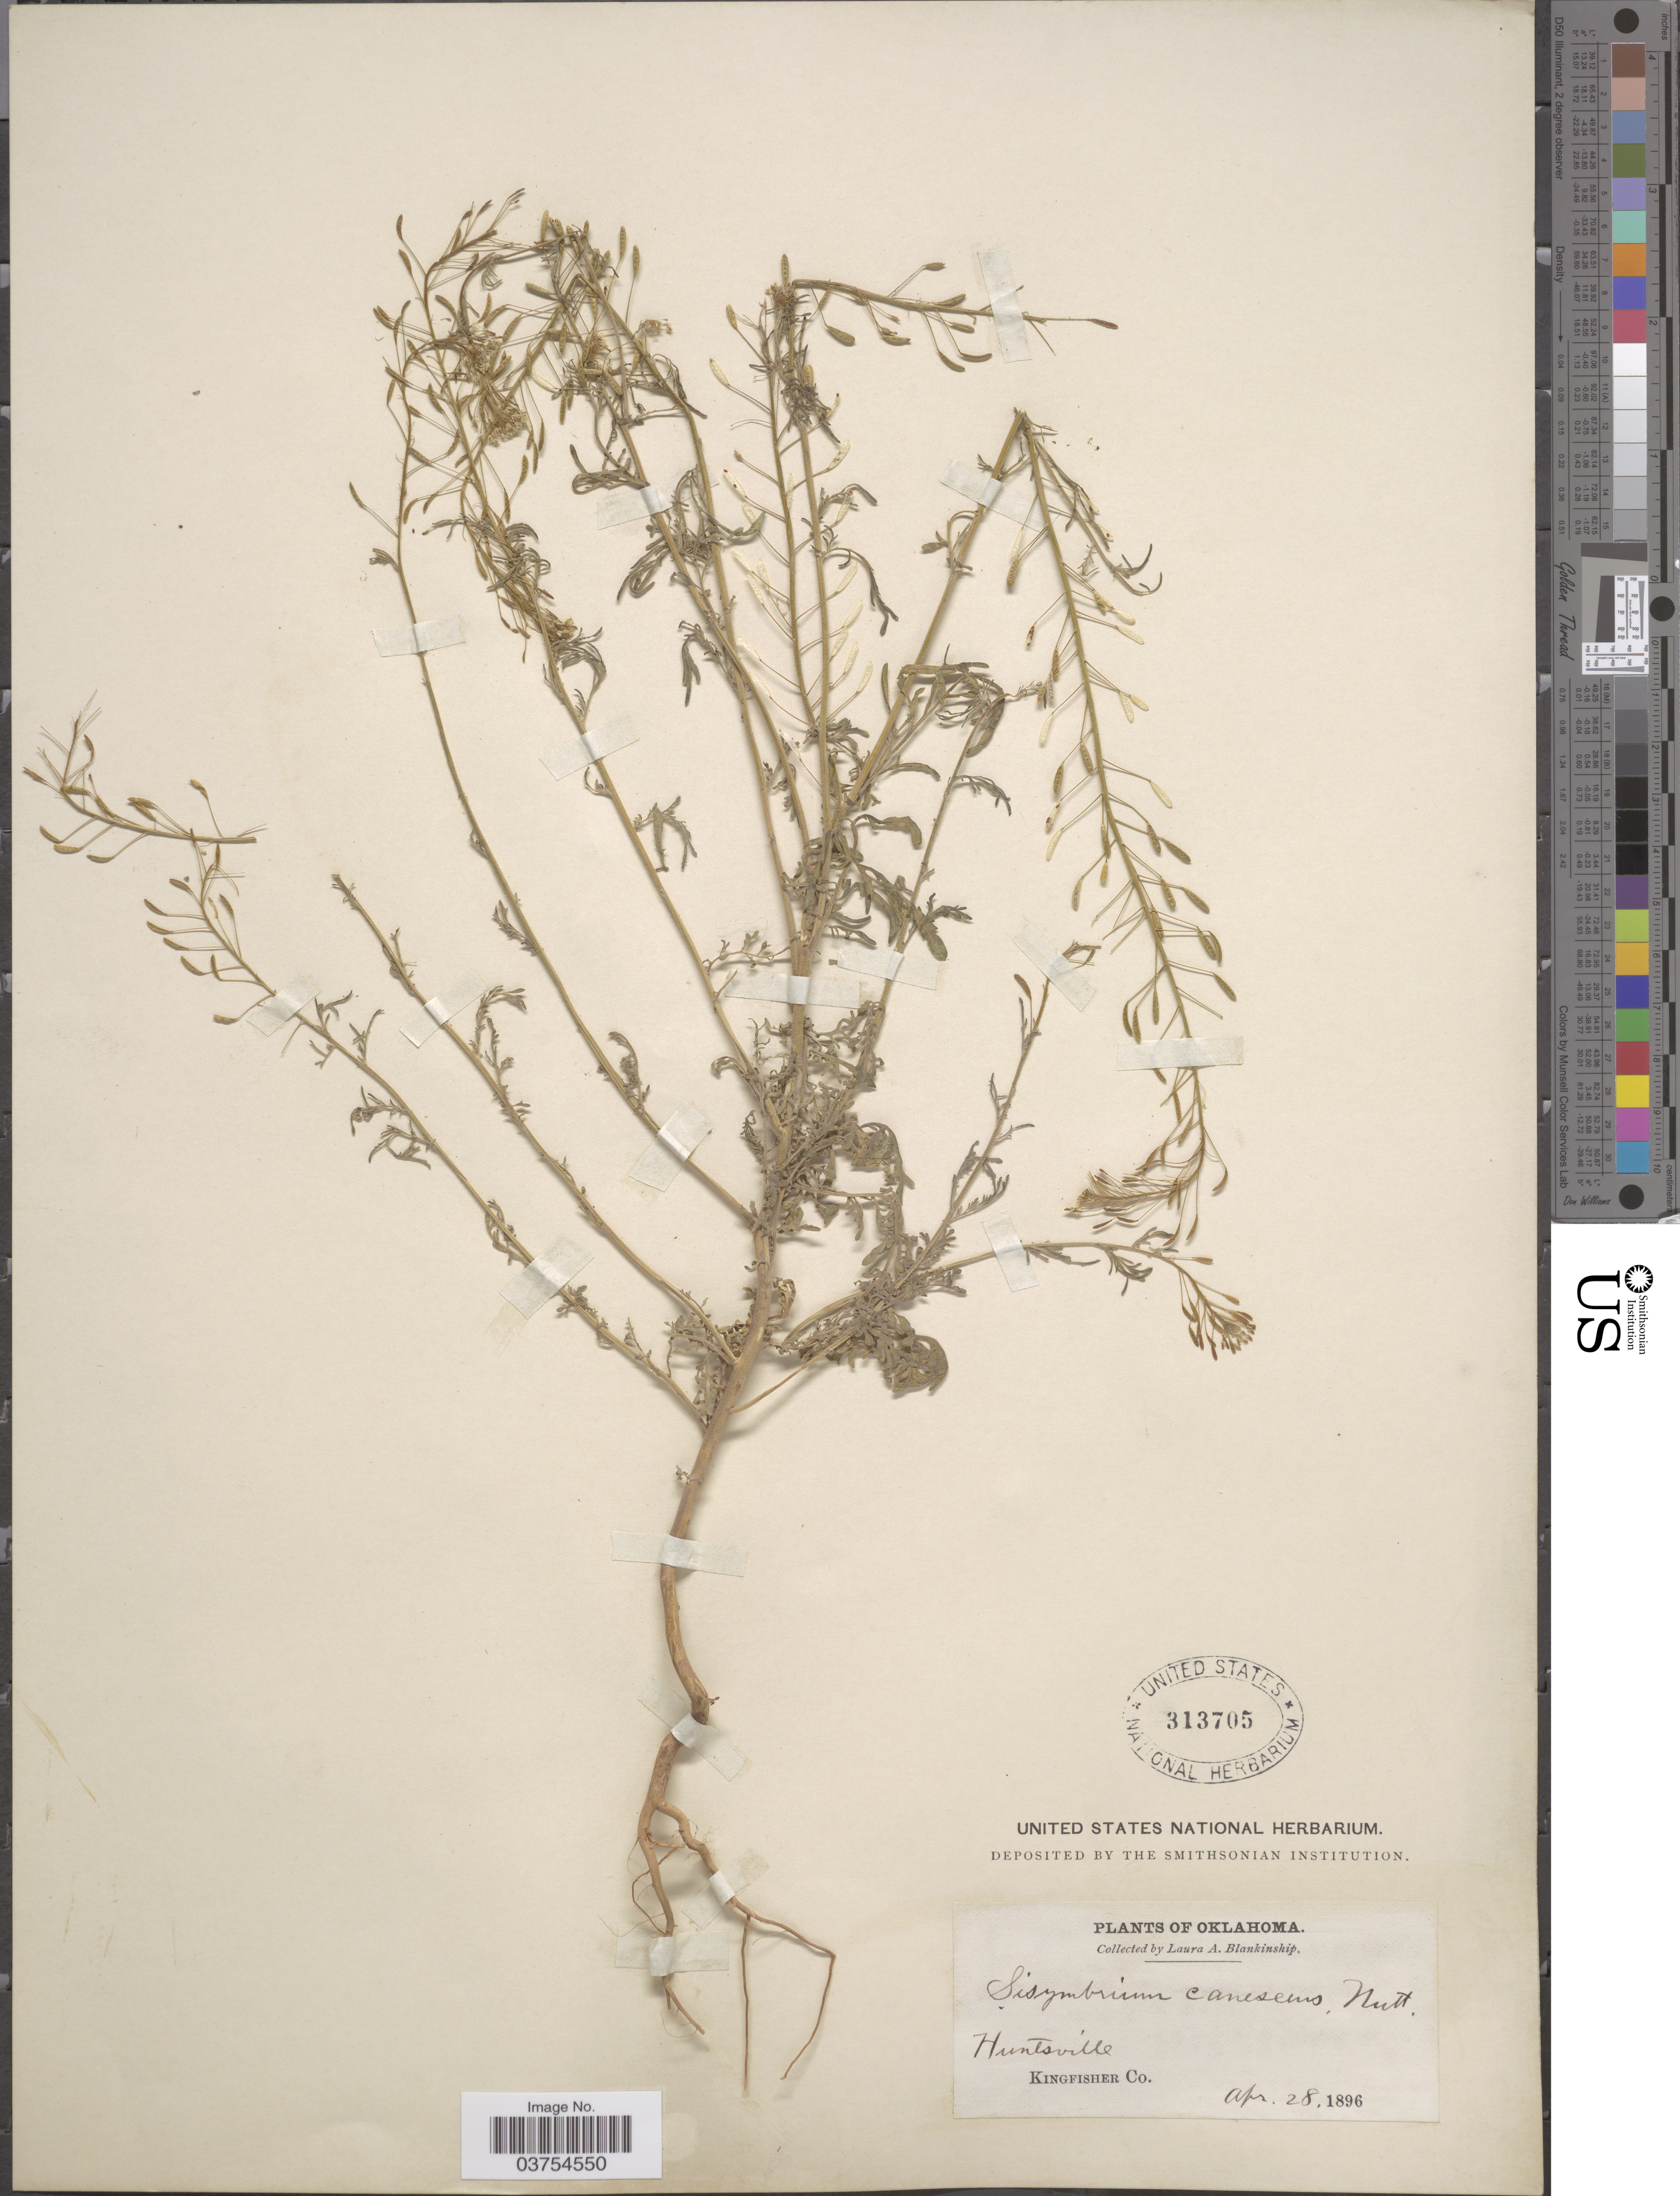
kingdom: Plantae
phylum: Tracheophyta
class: Magnoliopsida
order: Brassicales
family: Brassicaceae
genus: Descurainia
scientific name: Descurainia pinnata var. sp.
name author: (C.A. Mey.)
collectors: L. A. Blankinship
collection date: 1896-04-28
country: United States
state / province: Oklahoma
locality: Huntsville. Kingfisher Co.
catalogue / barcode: US 313705